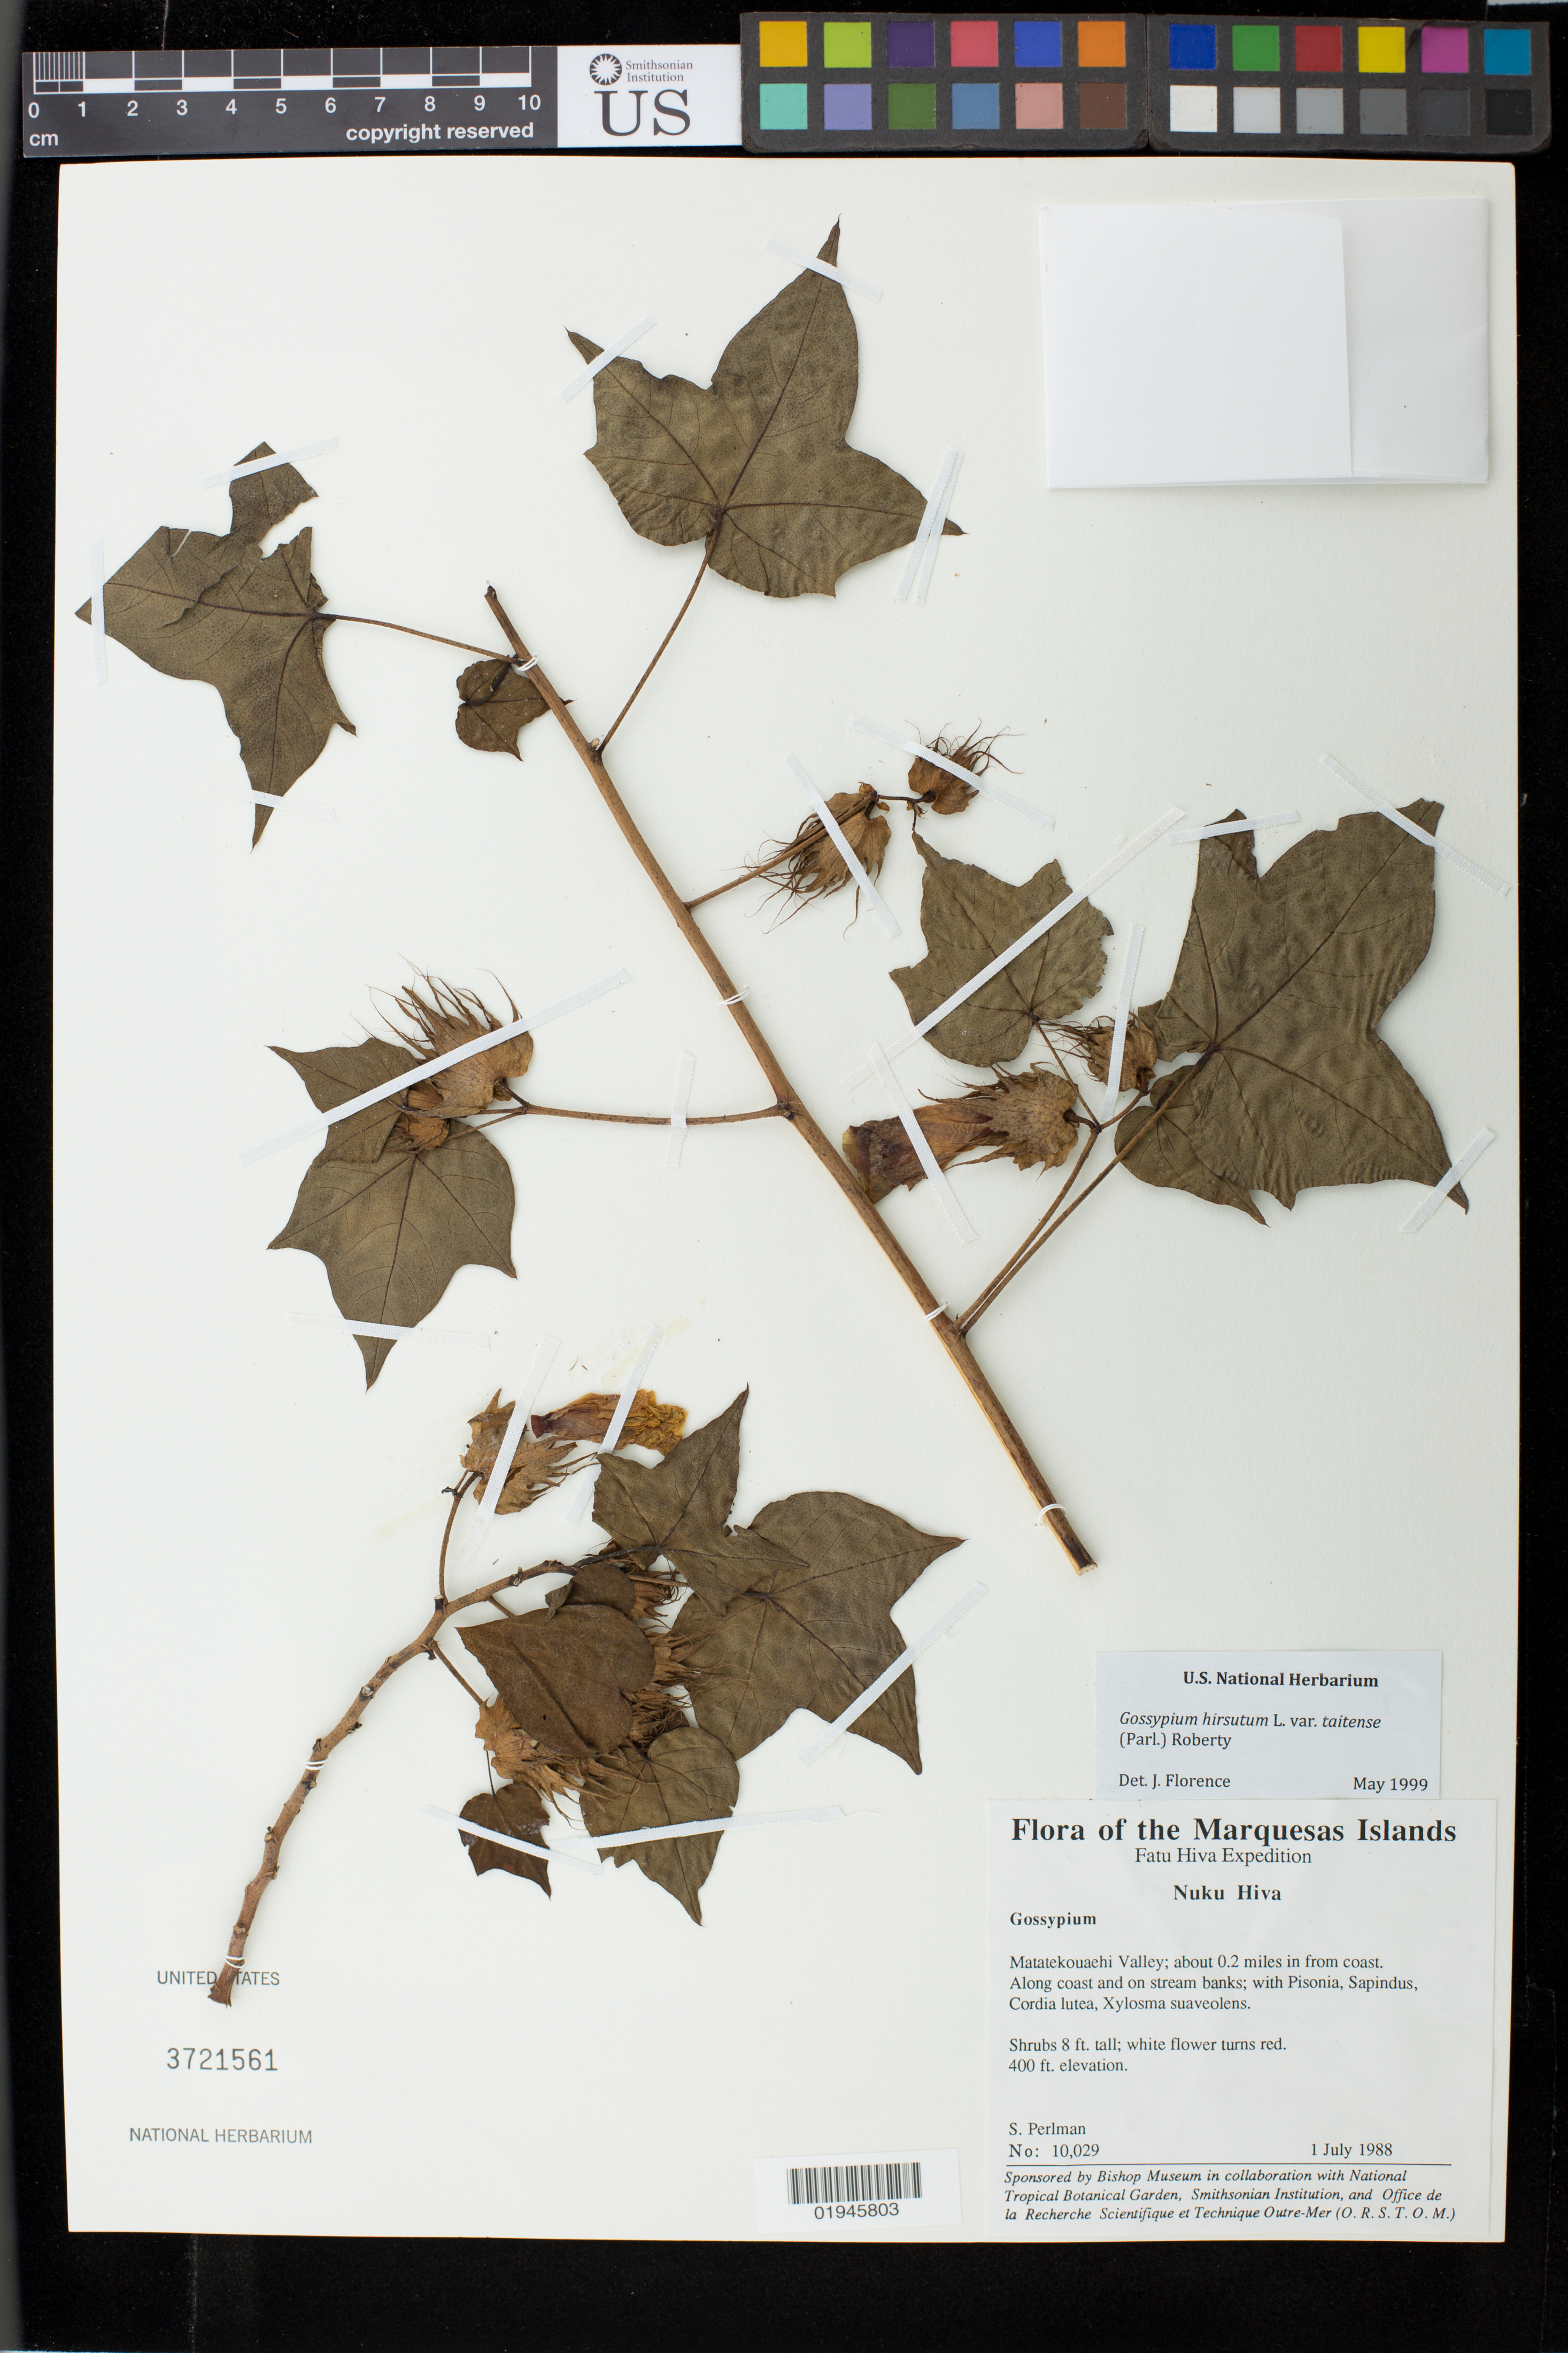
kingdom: Plantae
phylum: Tracheophyta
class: Magnoliopsida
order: Malvales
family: Malvaceae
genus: Gossypium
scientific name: Gossypium hirsutum var. taitense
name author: (Parl.) Roberty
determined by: Florence, J.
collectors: S. P. Perlman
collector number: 10029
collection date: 1988-07-01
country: French Polynesia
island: Nuku Hiva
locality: Matatekouaehi Valley, about 0.2 miles, in from coast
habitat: Along coast and on stream banks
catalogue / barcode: US 3721561